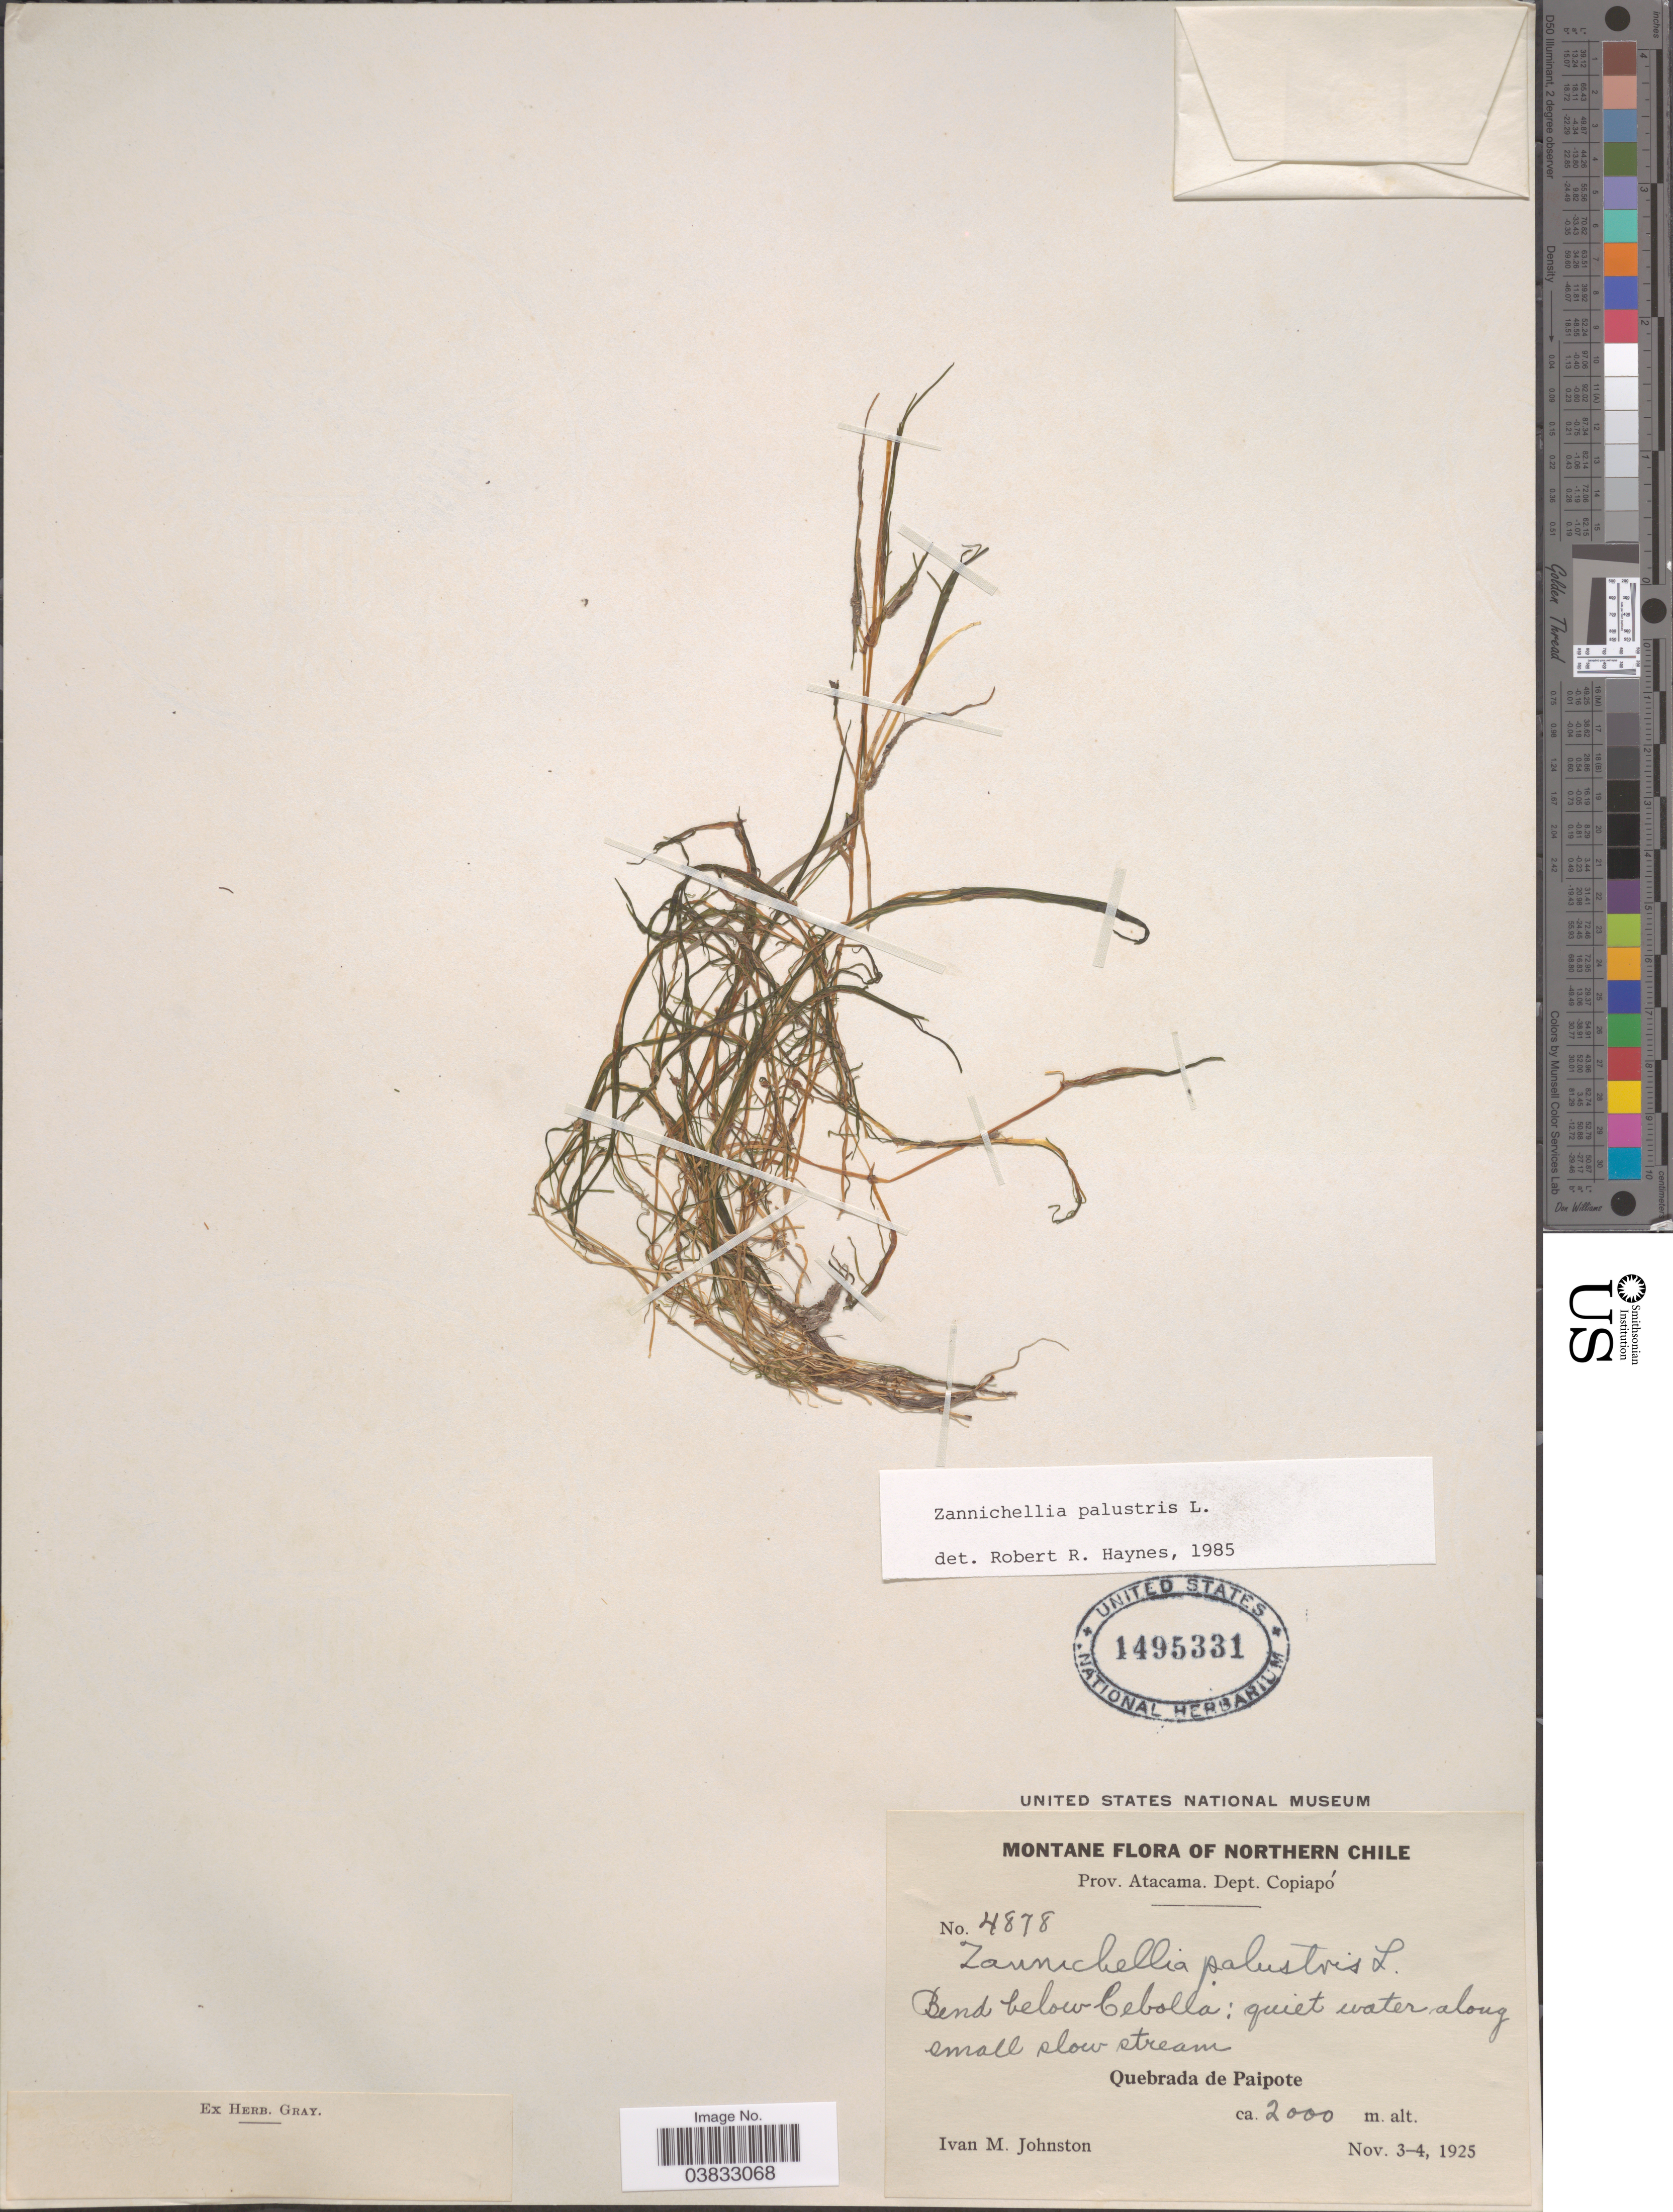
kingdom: Plantae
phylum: Tracheophyta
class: Liliopsida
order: Alismatales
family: Potamogetonaceae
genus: Zannichellia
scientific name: Zannichellia palustris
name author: L.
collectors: I.M. Johnston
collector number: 4878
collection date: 1925-11-03/1925-11-04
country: Chile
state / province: Atacama (III)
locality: Northern Chile. Dept. Copiapó. Bend below Cebolla: quiet water along small slow stream. Quebrada de Paipote.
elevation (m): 2000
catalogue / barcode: US 1495331